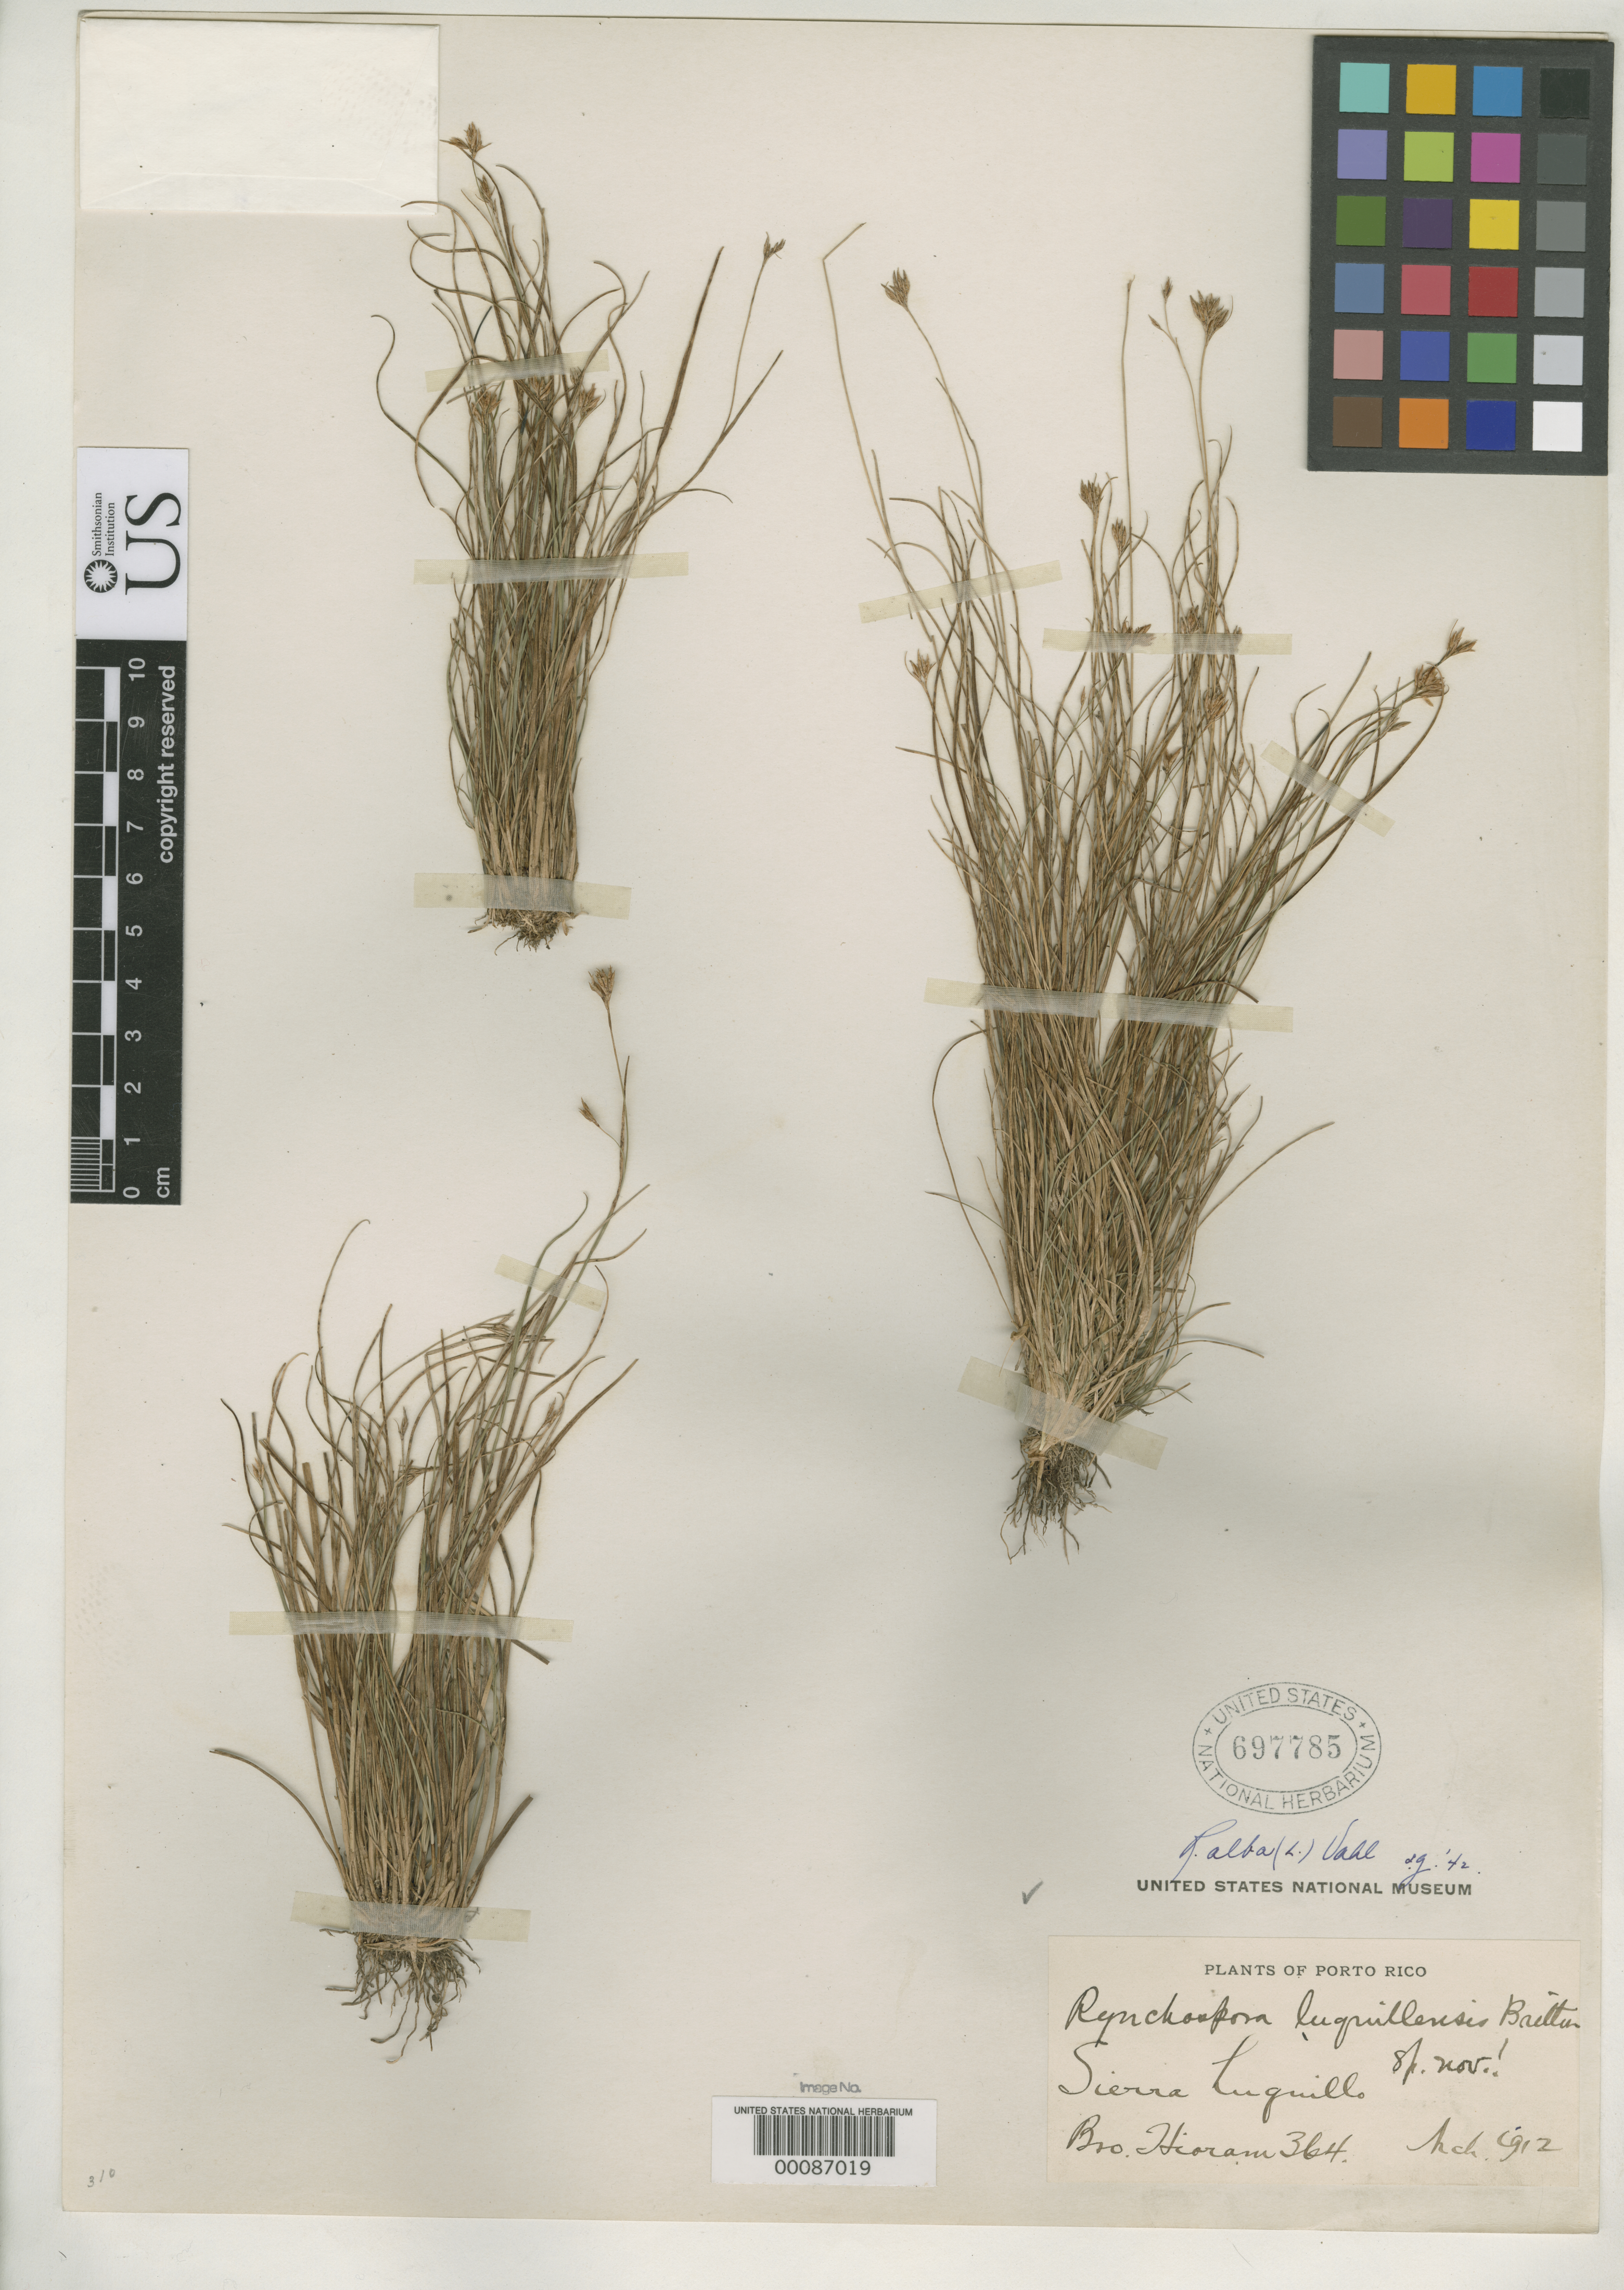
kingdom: Plantae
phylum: Tracheophyta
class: Liliopsida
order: Poales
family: Cyperaceae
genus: Rhynchospora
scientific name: Rhynchospora luquillensis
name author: Britton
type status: Isotype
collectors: Bro. Hioram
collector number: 364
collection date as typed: Mar 1912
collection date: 1912-03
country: Puerto Rico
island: Greater Antilles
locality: Sierra Luquillo.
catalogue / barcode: US 697785